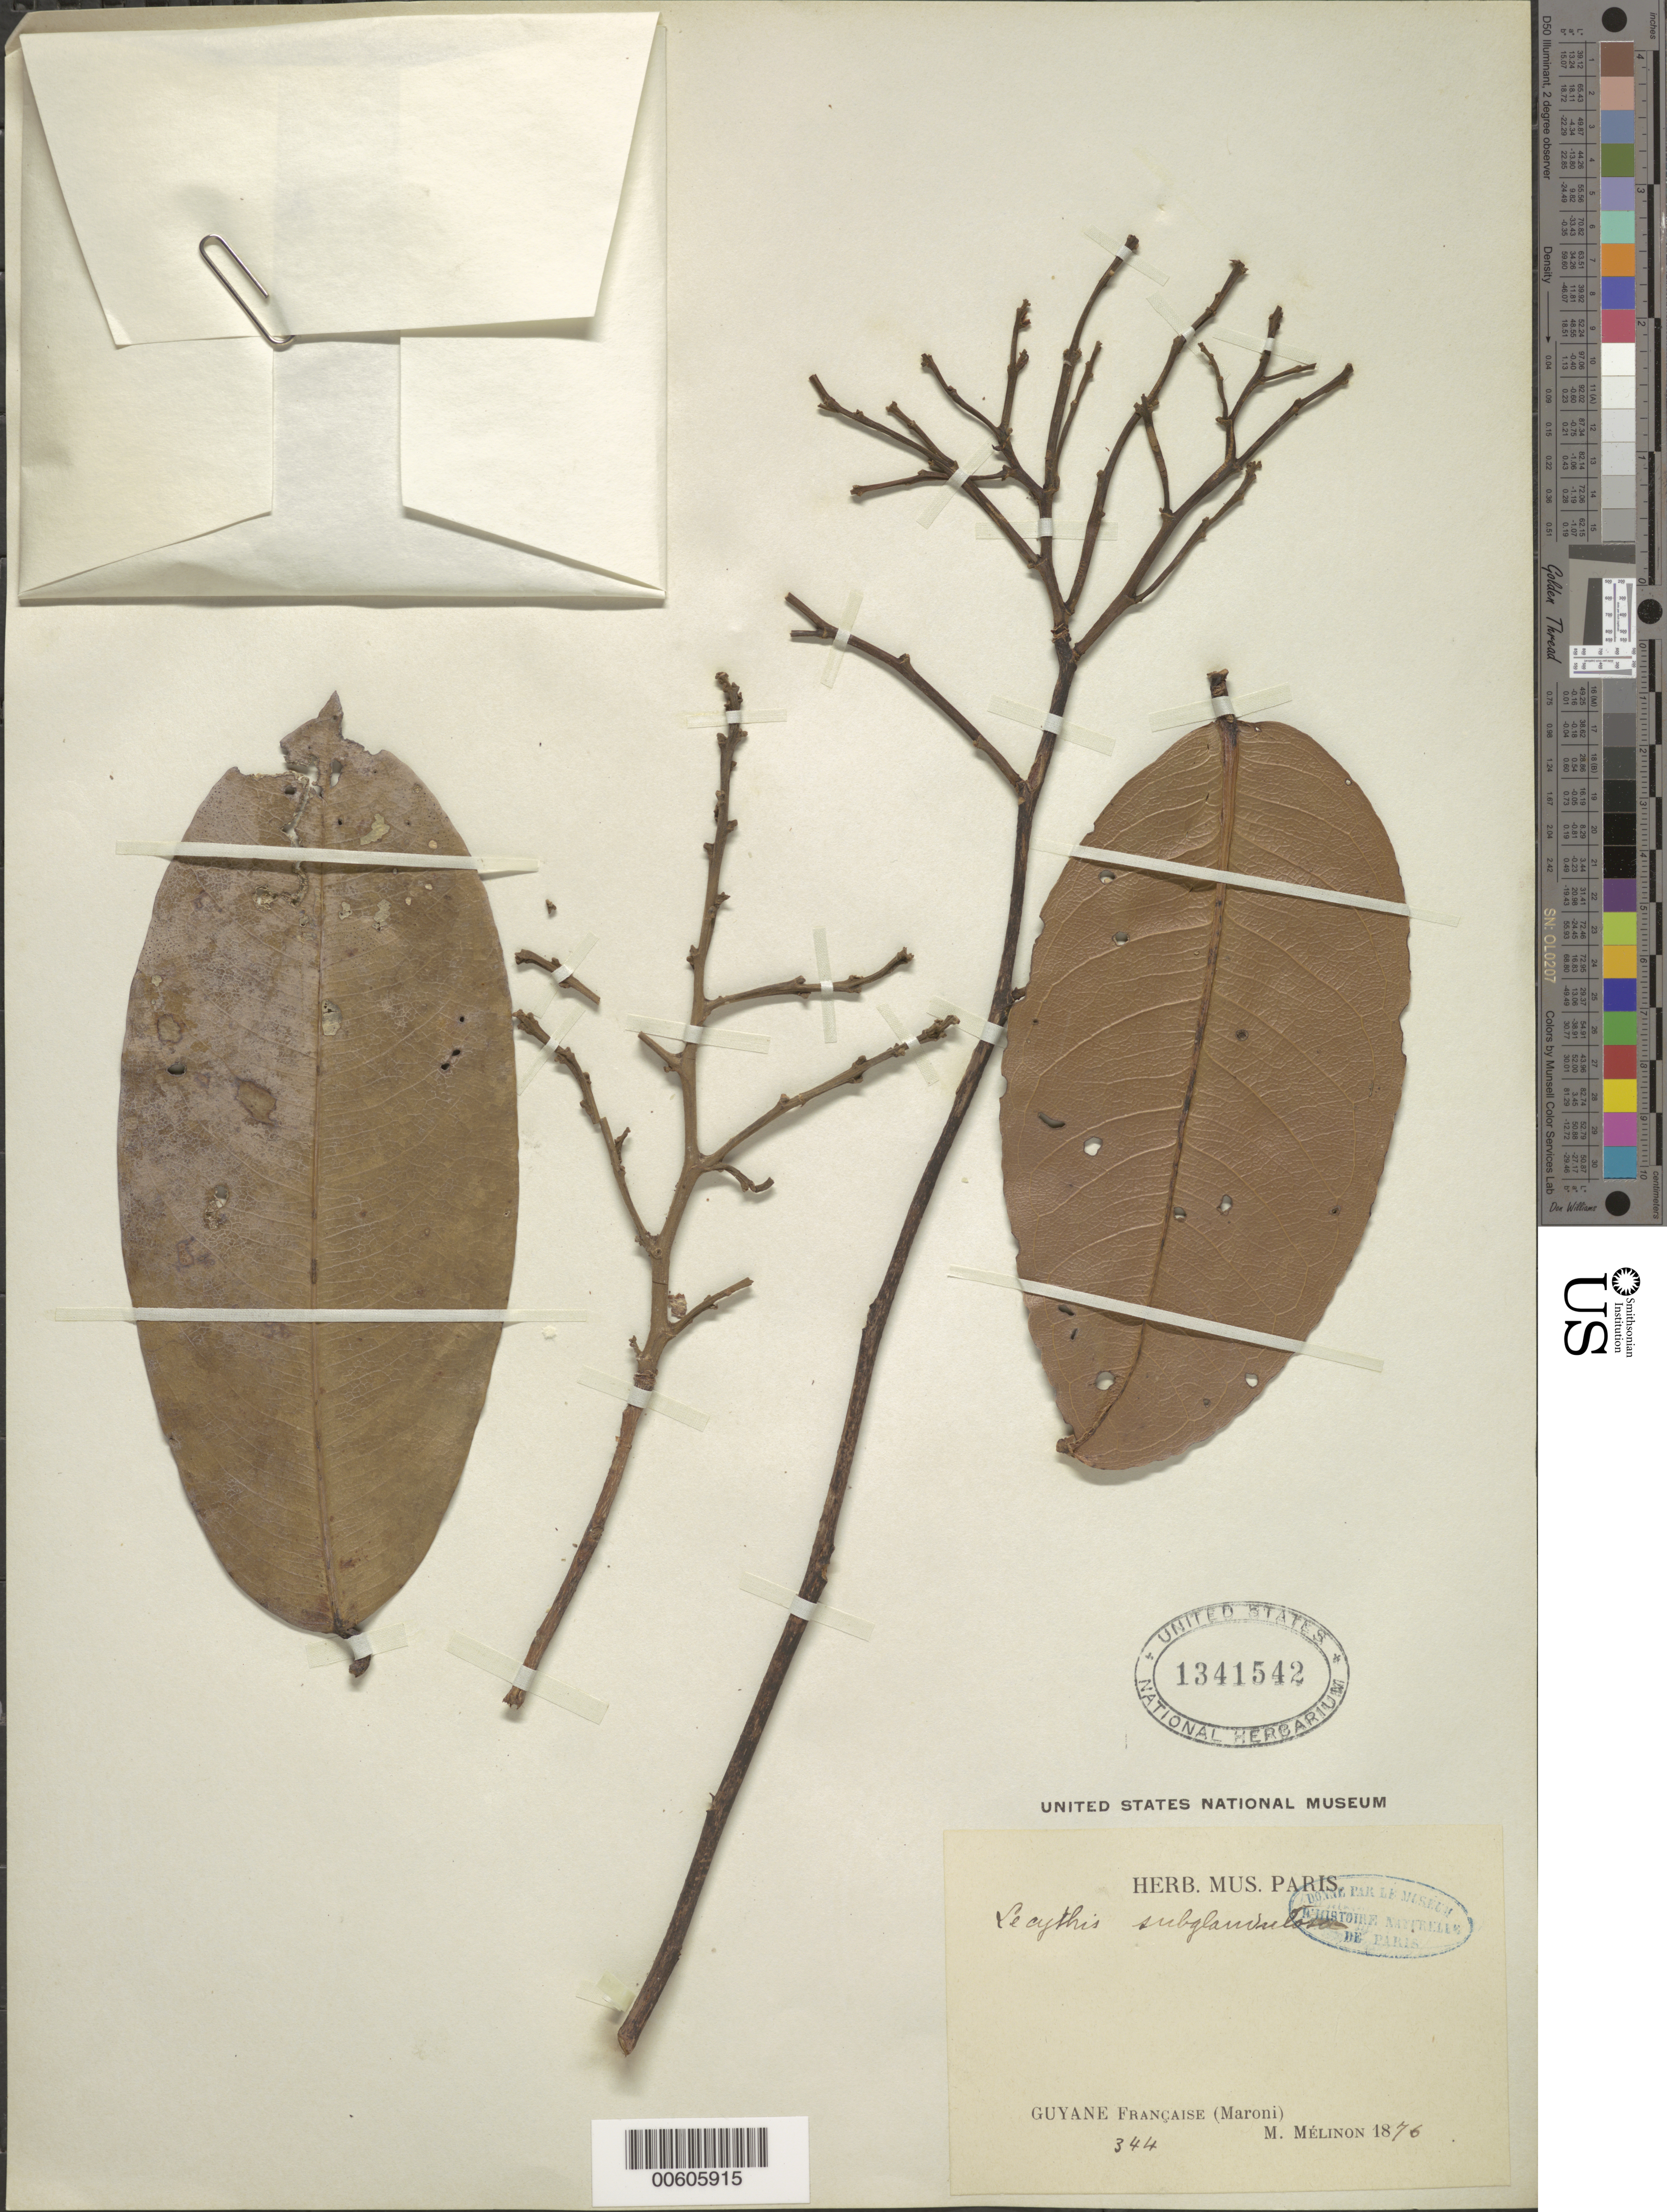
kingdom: Plantae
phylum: Tracheophyta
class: Magnoliopsida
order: Ericales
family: Lecythidaceae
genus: Eschweilera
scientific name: Eschweilera subglandulosa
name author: (Steud. ex Berg) Miers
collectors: E. Mélinon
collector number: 344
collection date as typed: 1876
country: French Guiana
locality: Maroni R.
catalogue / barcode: US 1341542